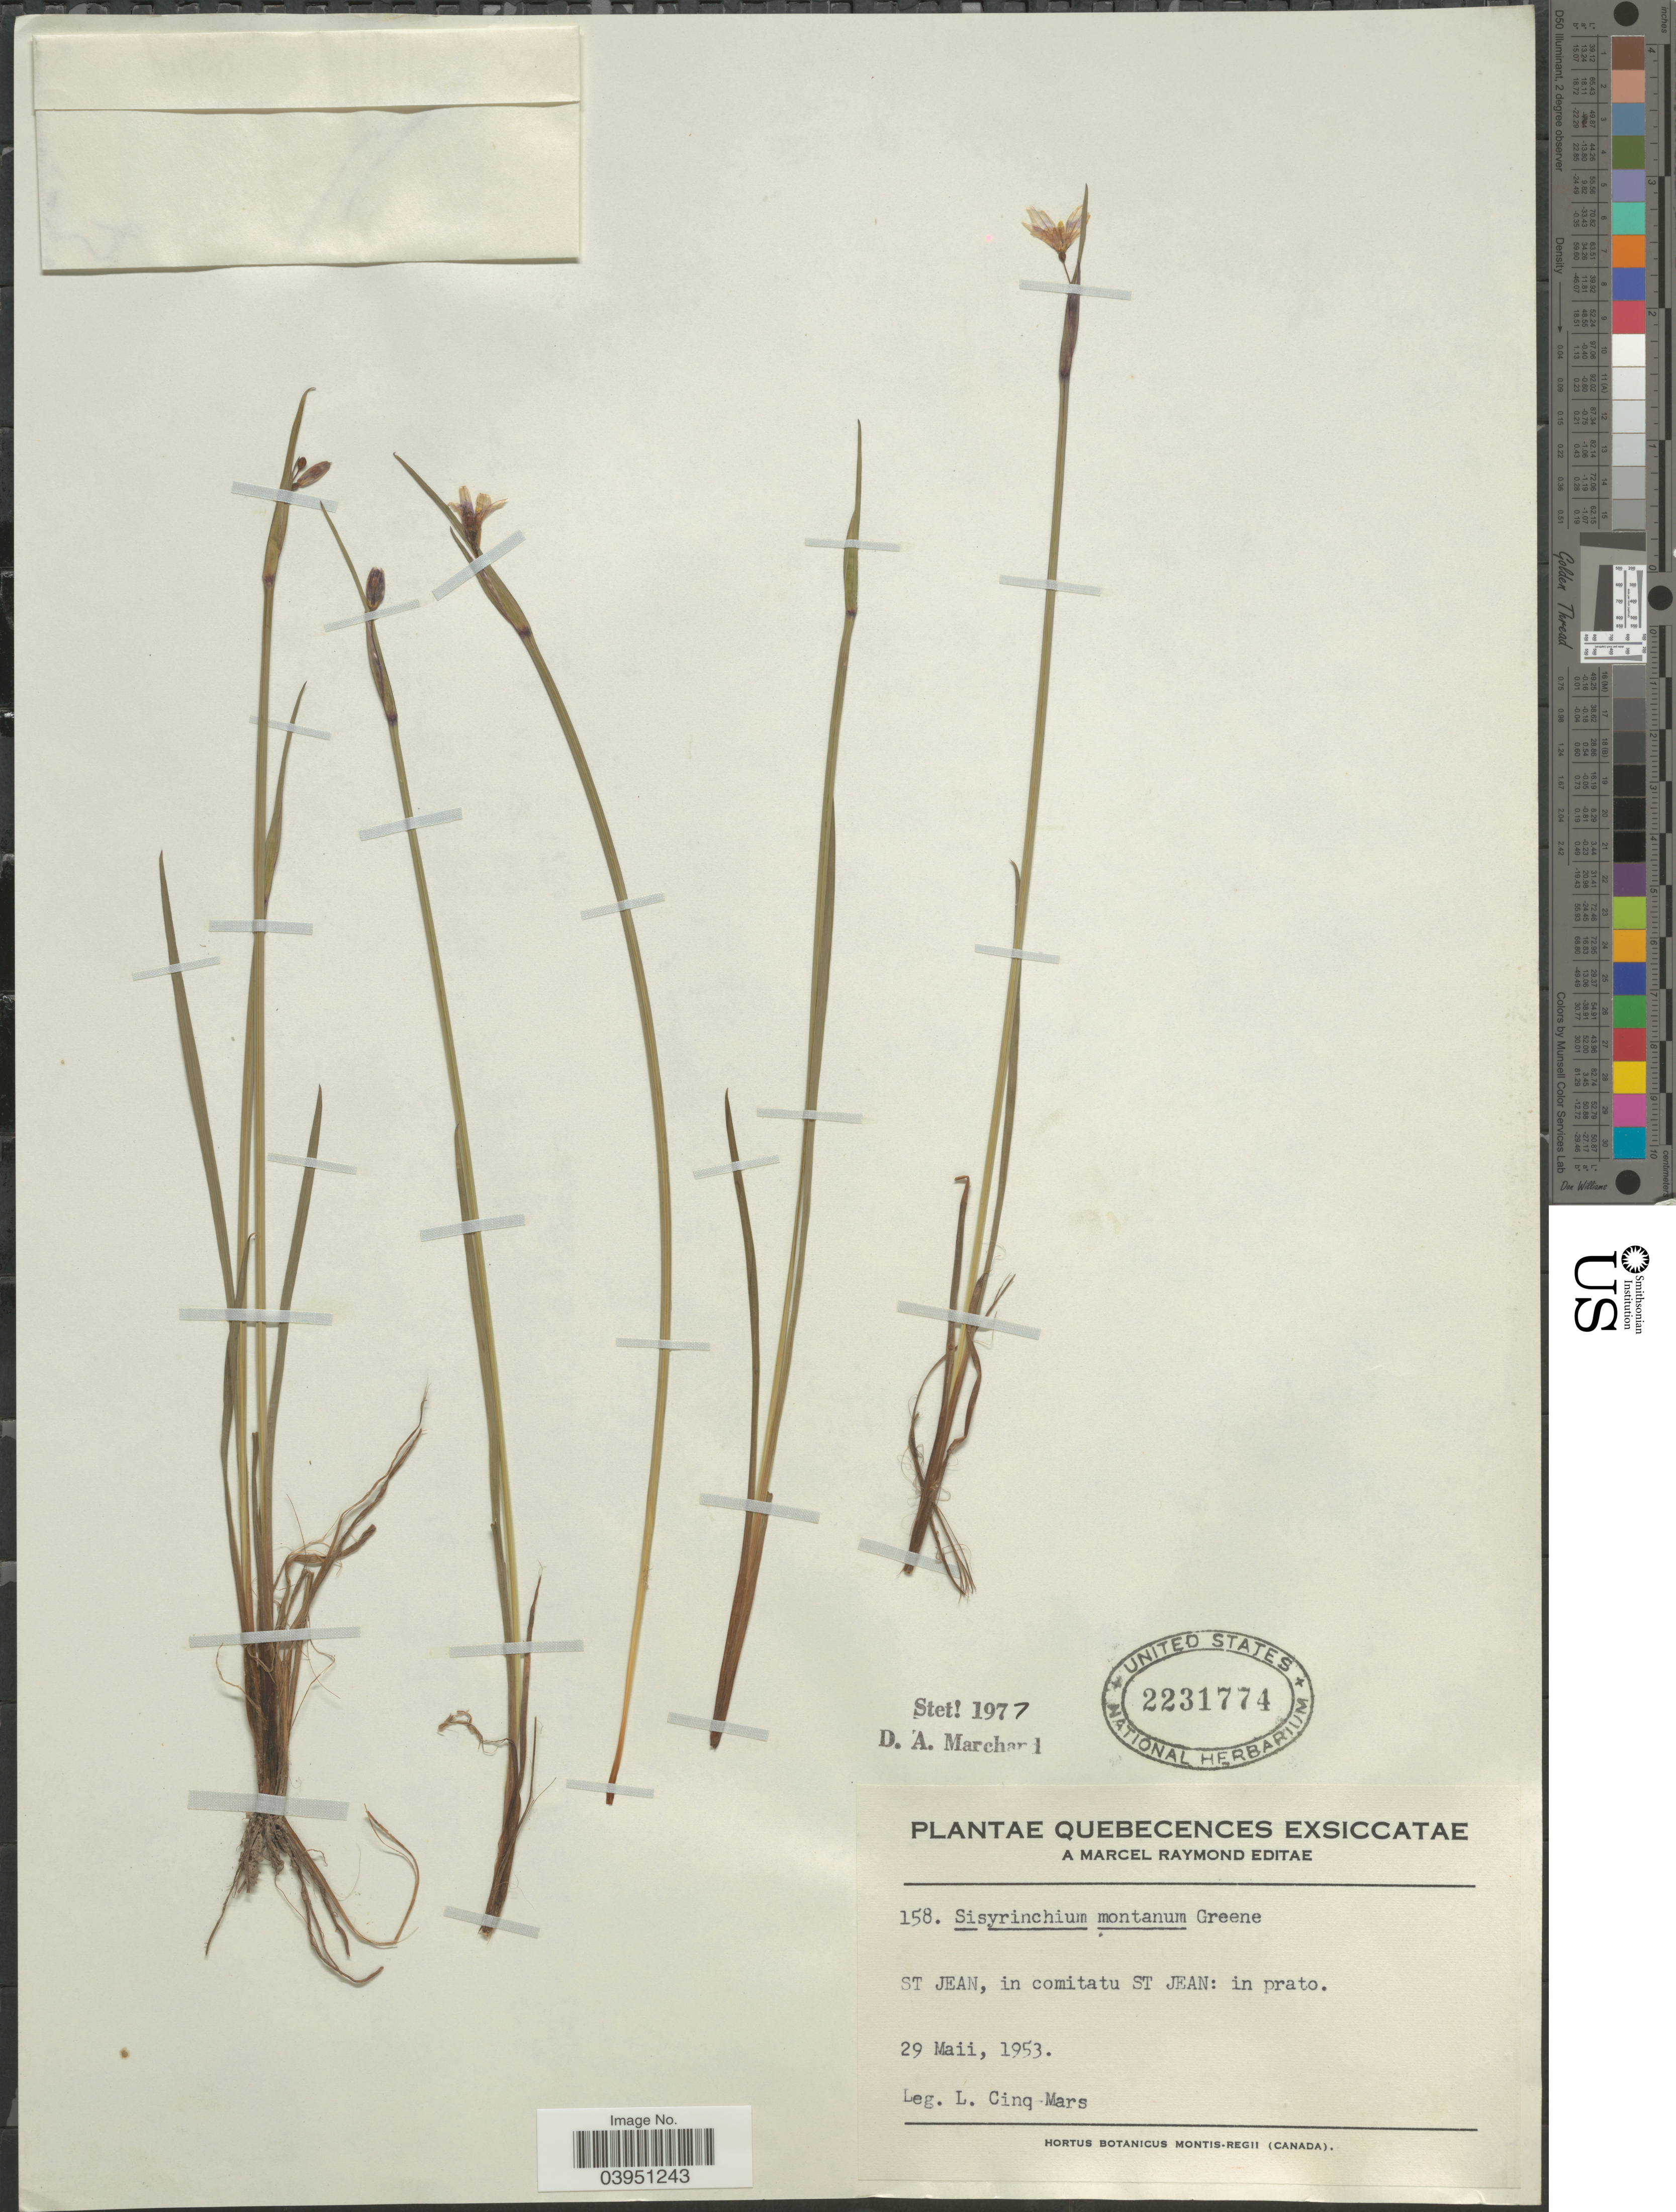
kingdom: Plantae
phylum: Tracheophyta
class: Liliopsida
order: Asparagales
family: Iridaceae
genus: Sisyrinchium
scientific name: Sisyrinchium montanum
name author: Greene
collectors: L. Cinq-Mars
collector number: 158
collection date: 1953-05-29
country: Canada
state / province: Quebec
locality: Quebecences. St Jean, in comitatu St Jean: in prato.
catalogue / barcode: US 2231774